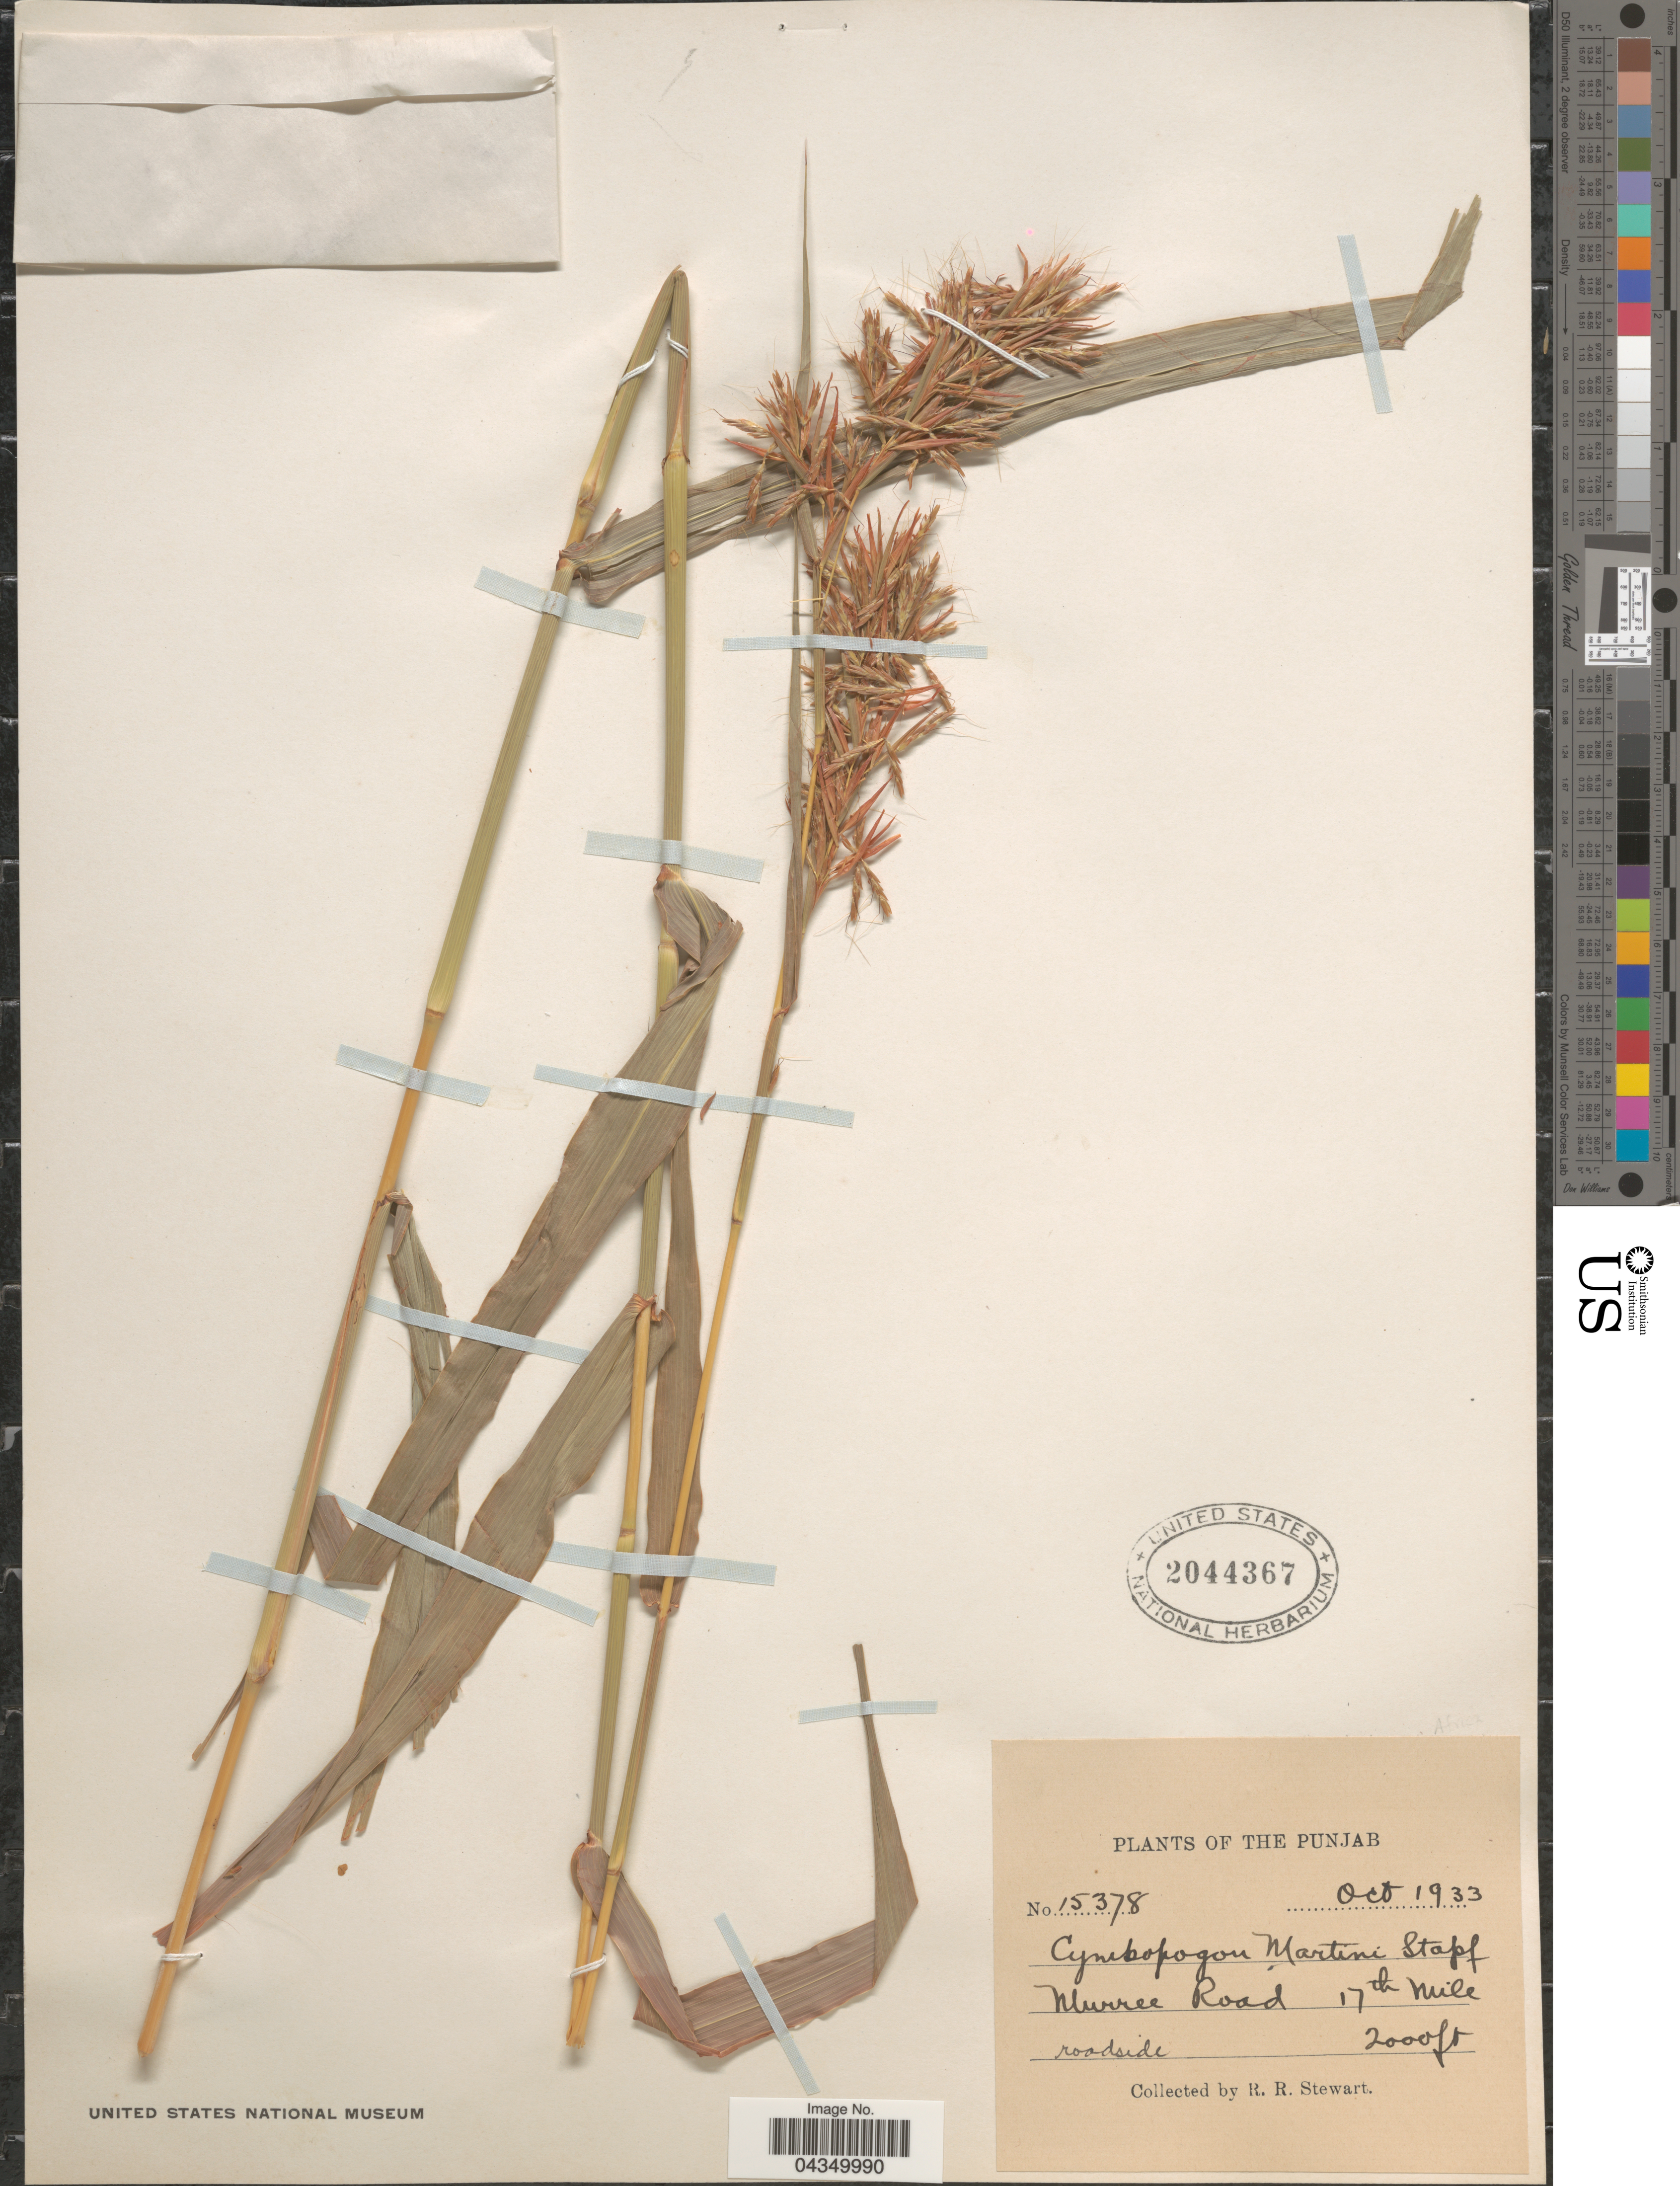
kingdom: Plantae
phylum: Tracheophyta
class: Liliopsida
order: Poales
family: Poaceae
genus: Cymbopogon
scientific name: Cymbopogon martini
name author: (Roxb.) Stapf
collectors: R. Stewart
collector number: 15378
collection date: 1933-10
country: Pakistan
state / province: Punjab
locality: Murree Road 17th Miles. Roadside.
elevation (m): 610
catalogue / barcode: US 2044367